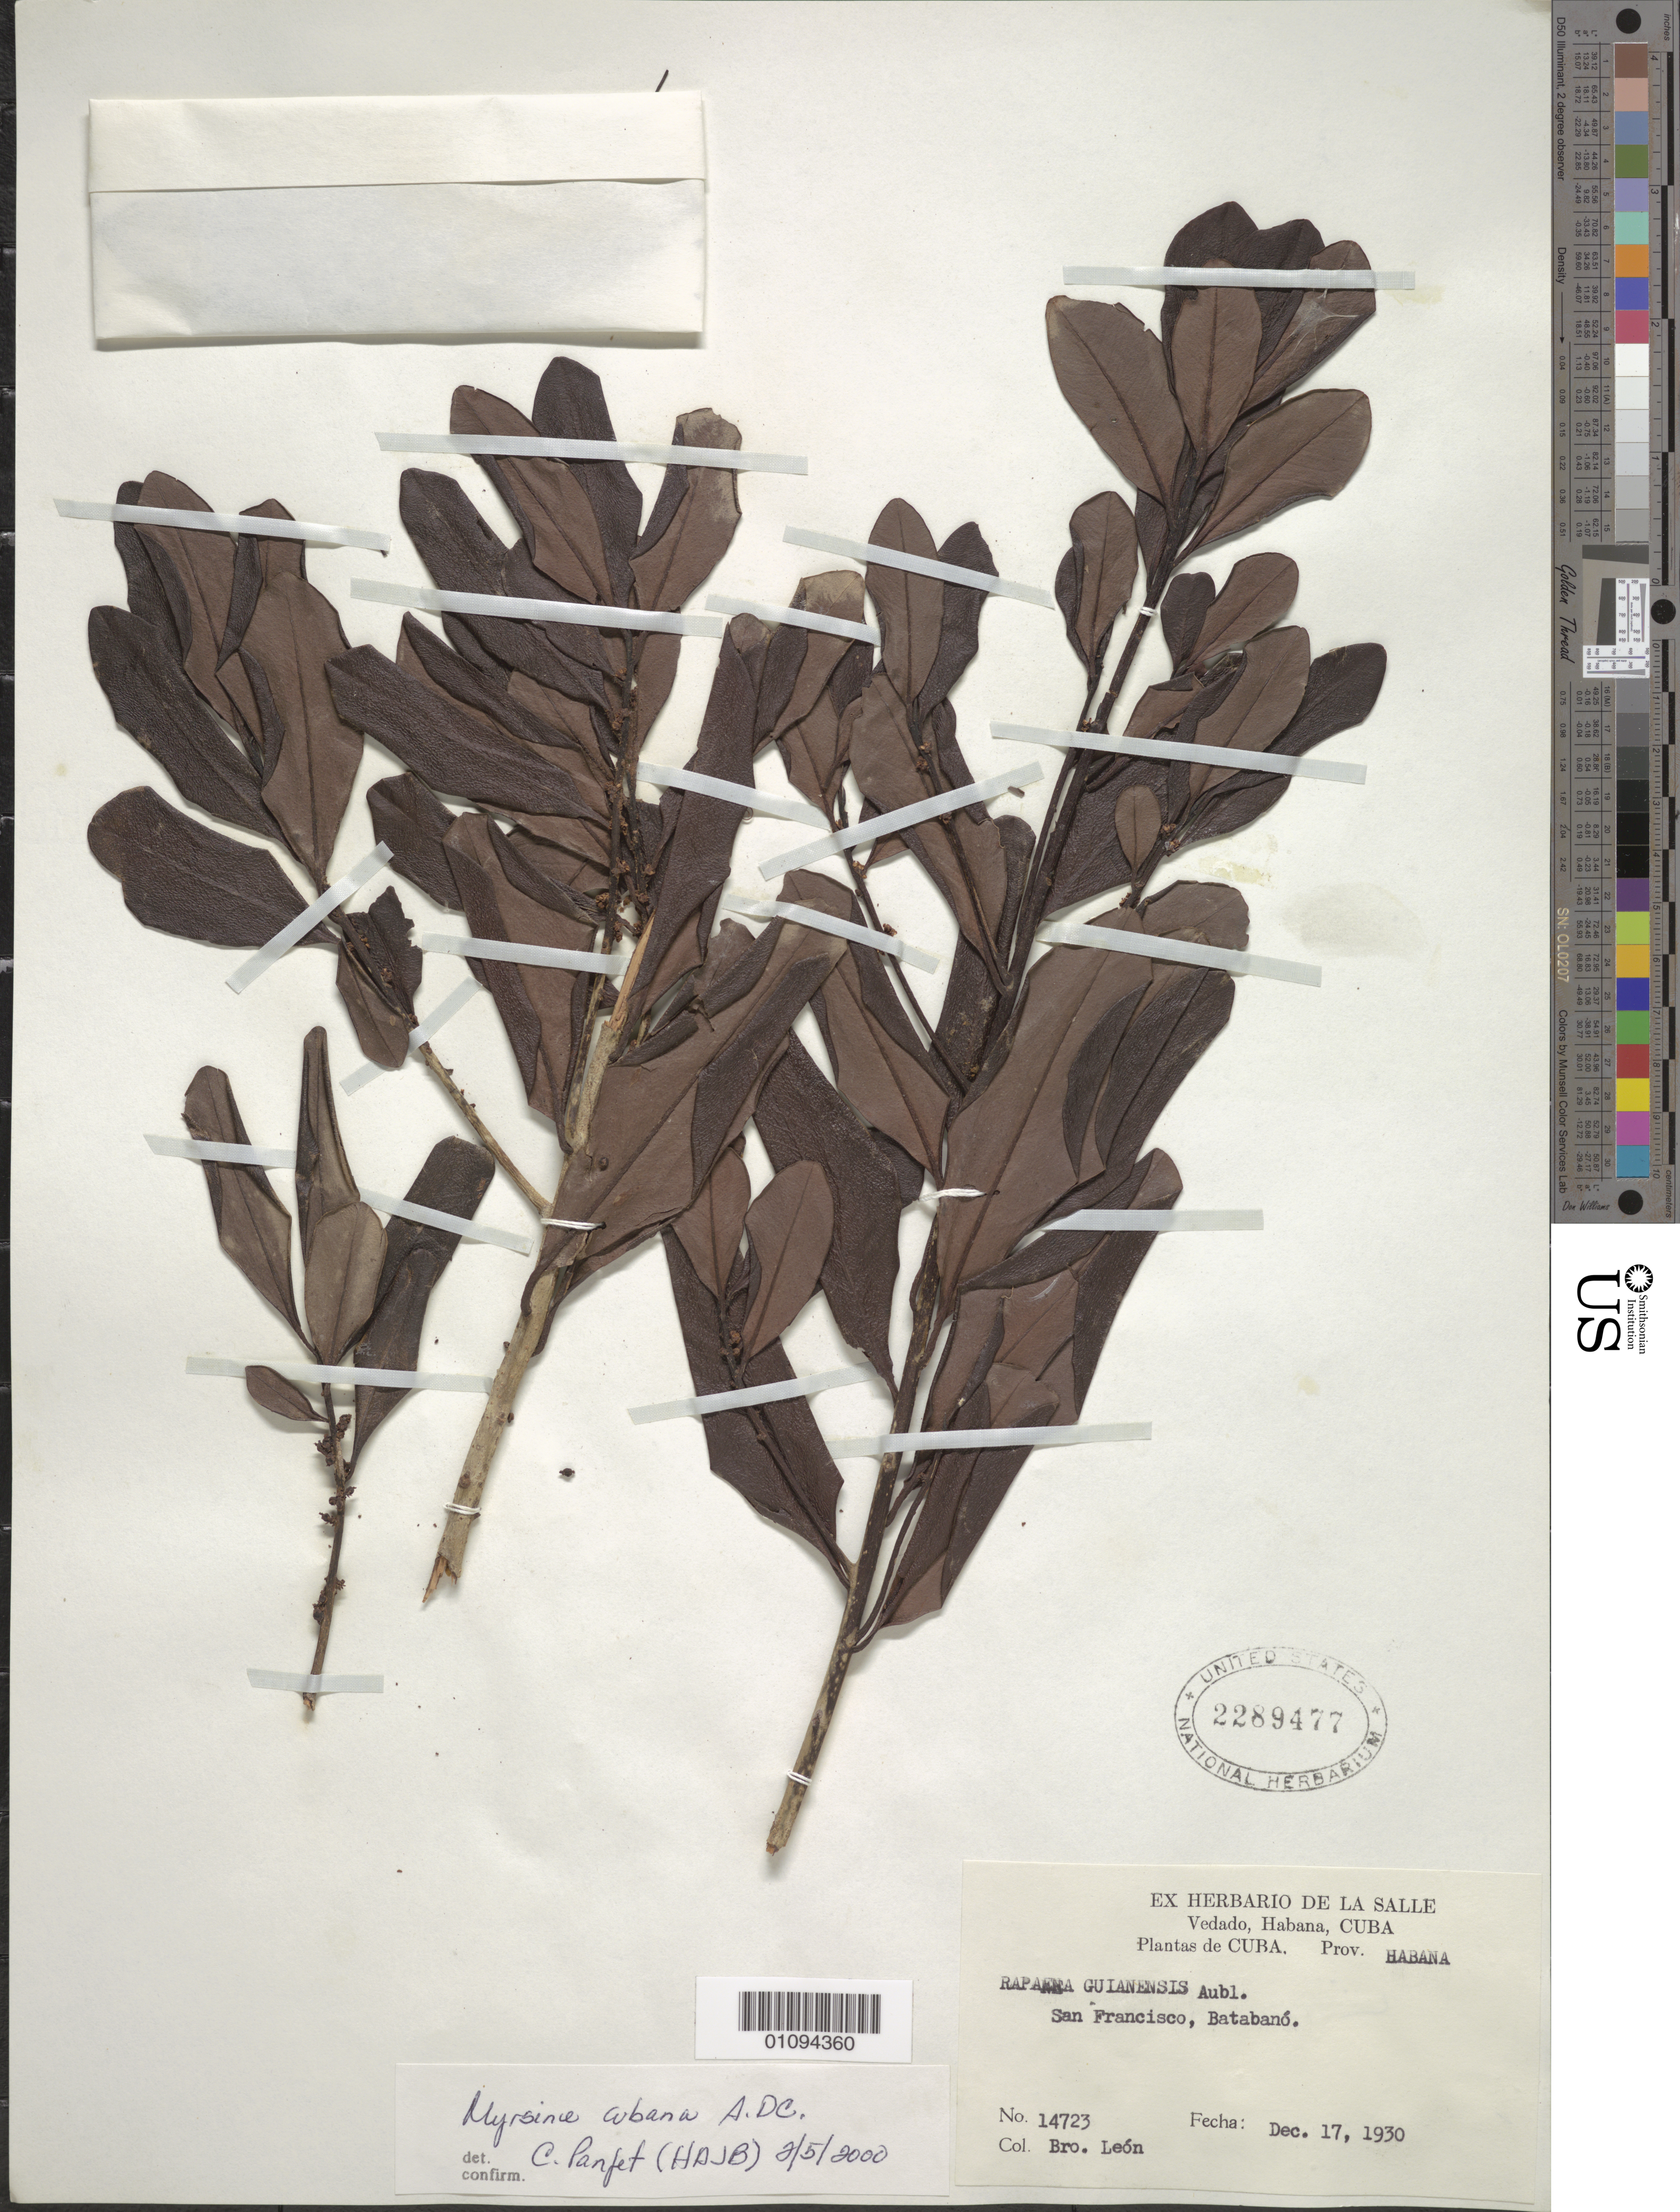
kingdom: Plantae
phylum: Tracheophyta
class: Magnoliopsida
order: Ericales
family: Primulaceae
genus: Myrsine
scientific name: Myrsine cubana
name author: A. DC.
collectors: Bro. León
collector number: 14723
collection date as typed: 17 Dec 1930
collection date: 1930-12-17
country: Cuba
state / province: La Habana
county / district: Batabanó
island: Cuba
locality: San Francisco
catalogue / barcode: US 2289477